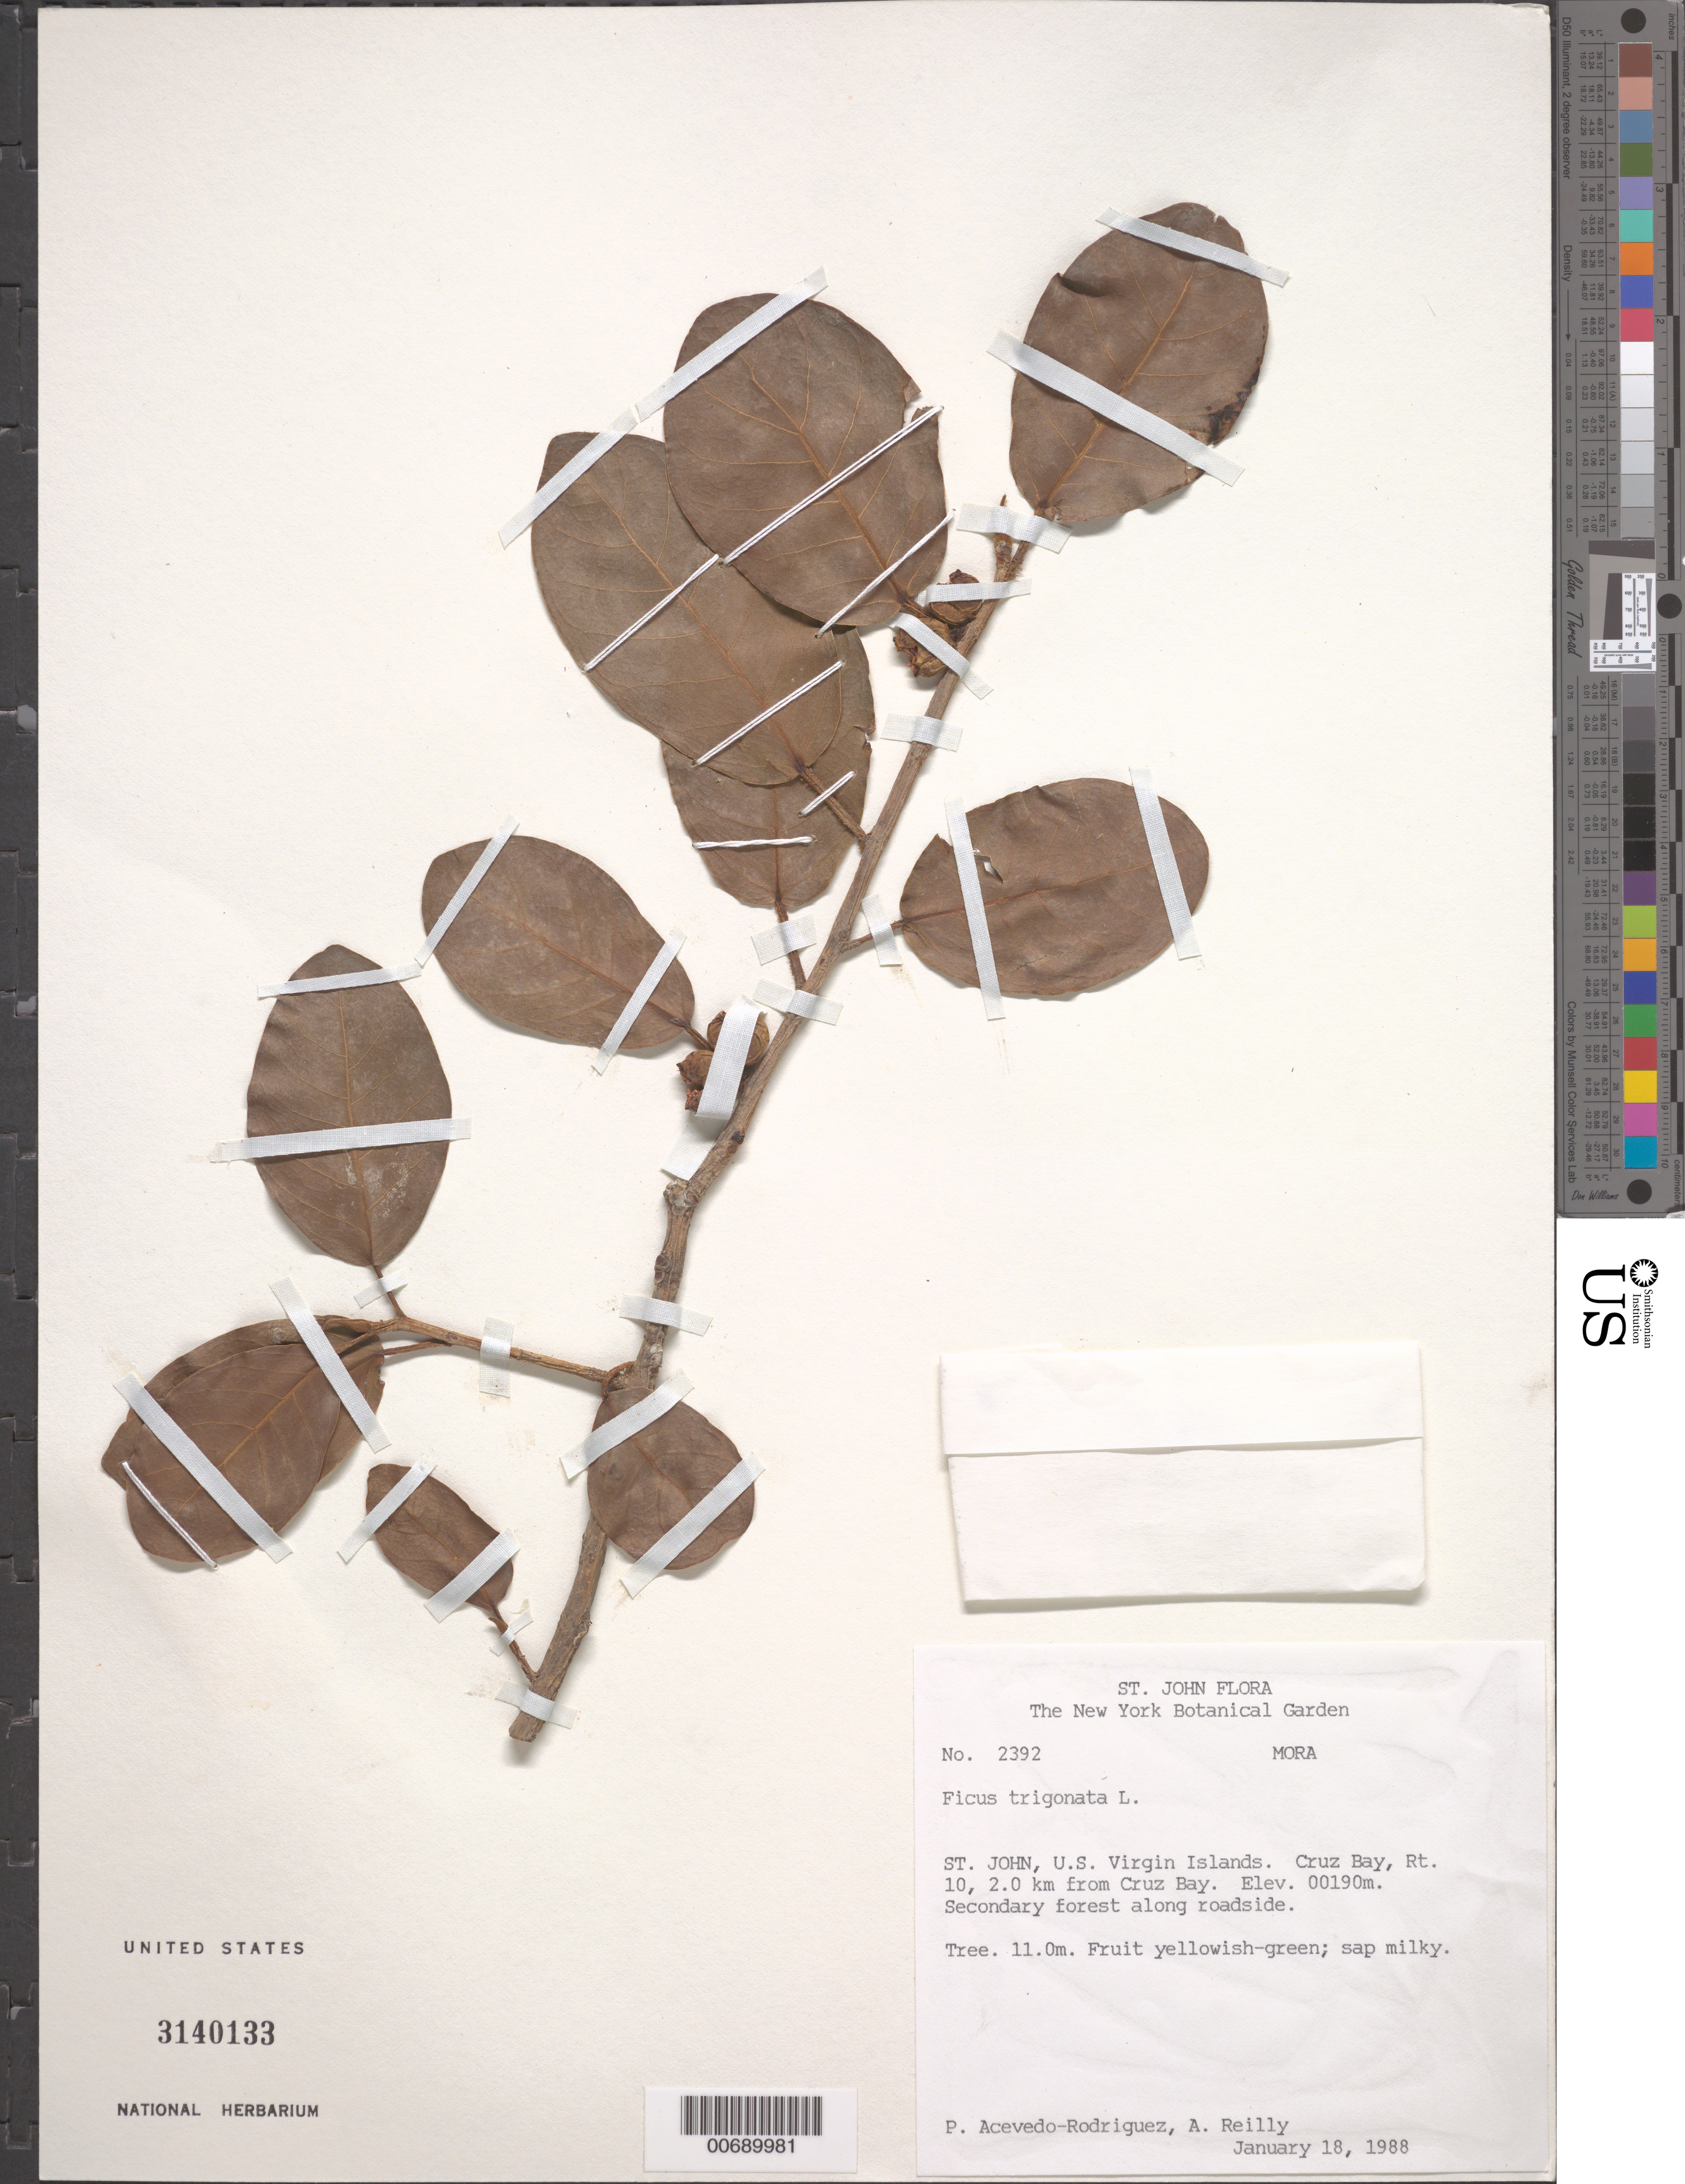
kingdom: Plantae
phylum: Tracheophyta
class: Magnoliopsida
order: Rosales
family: Moraceae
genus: Ficus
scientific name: Ficus trigonata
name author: L.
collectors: P. Acevedo-Rodr.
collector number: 2392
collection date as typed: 18 Jan 1988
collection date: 1988-01-18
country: U.S. Virgin Islands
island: St. John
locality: Cruz Bay Quarter; Rt. 10, 2.0 km from Cruz Bay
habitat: Secondary forest along roadside.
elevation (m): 190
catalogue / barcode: US 3140133